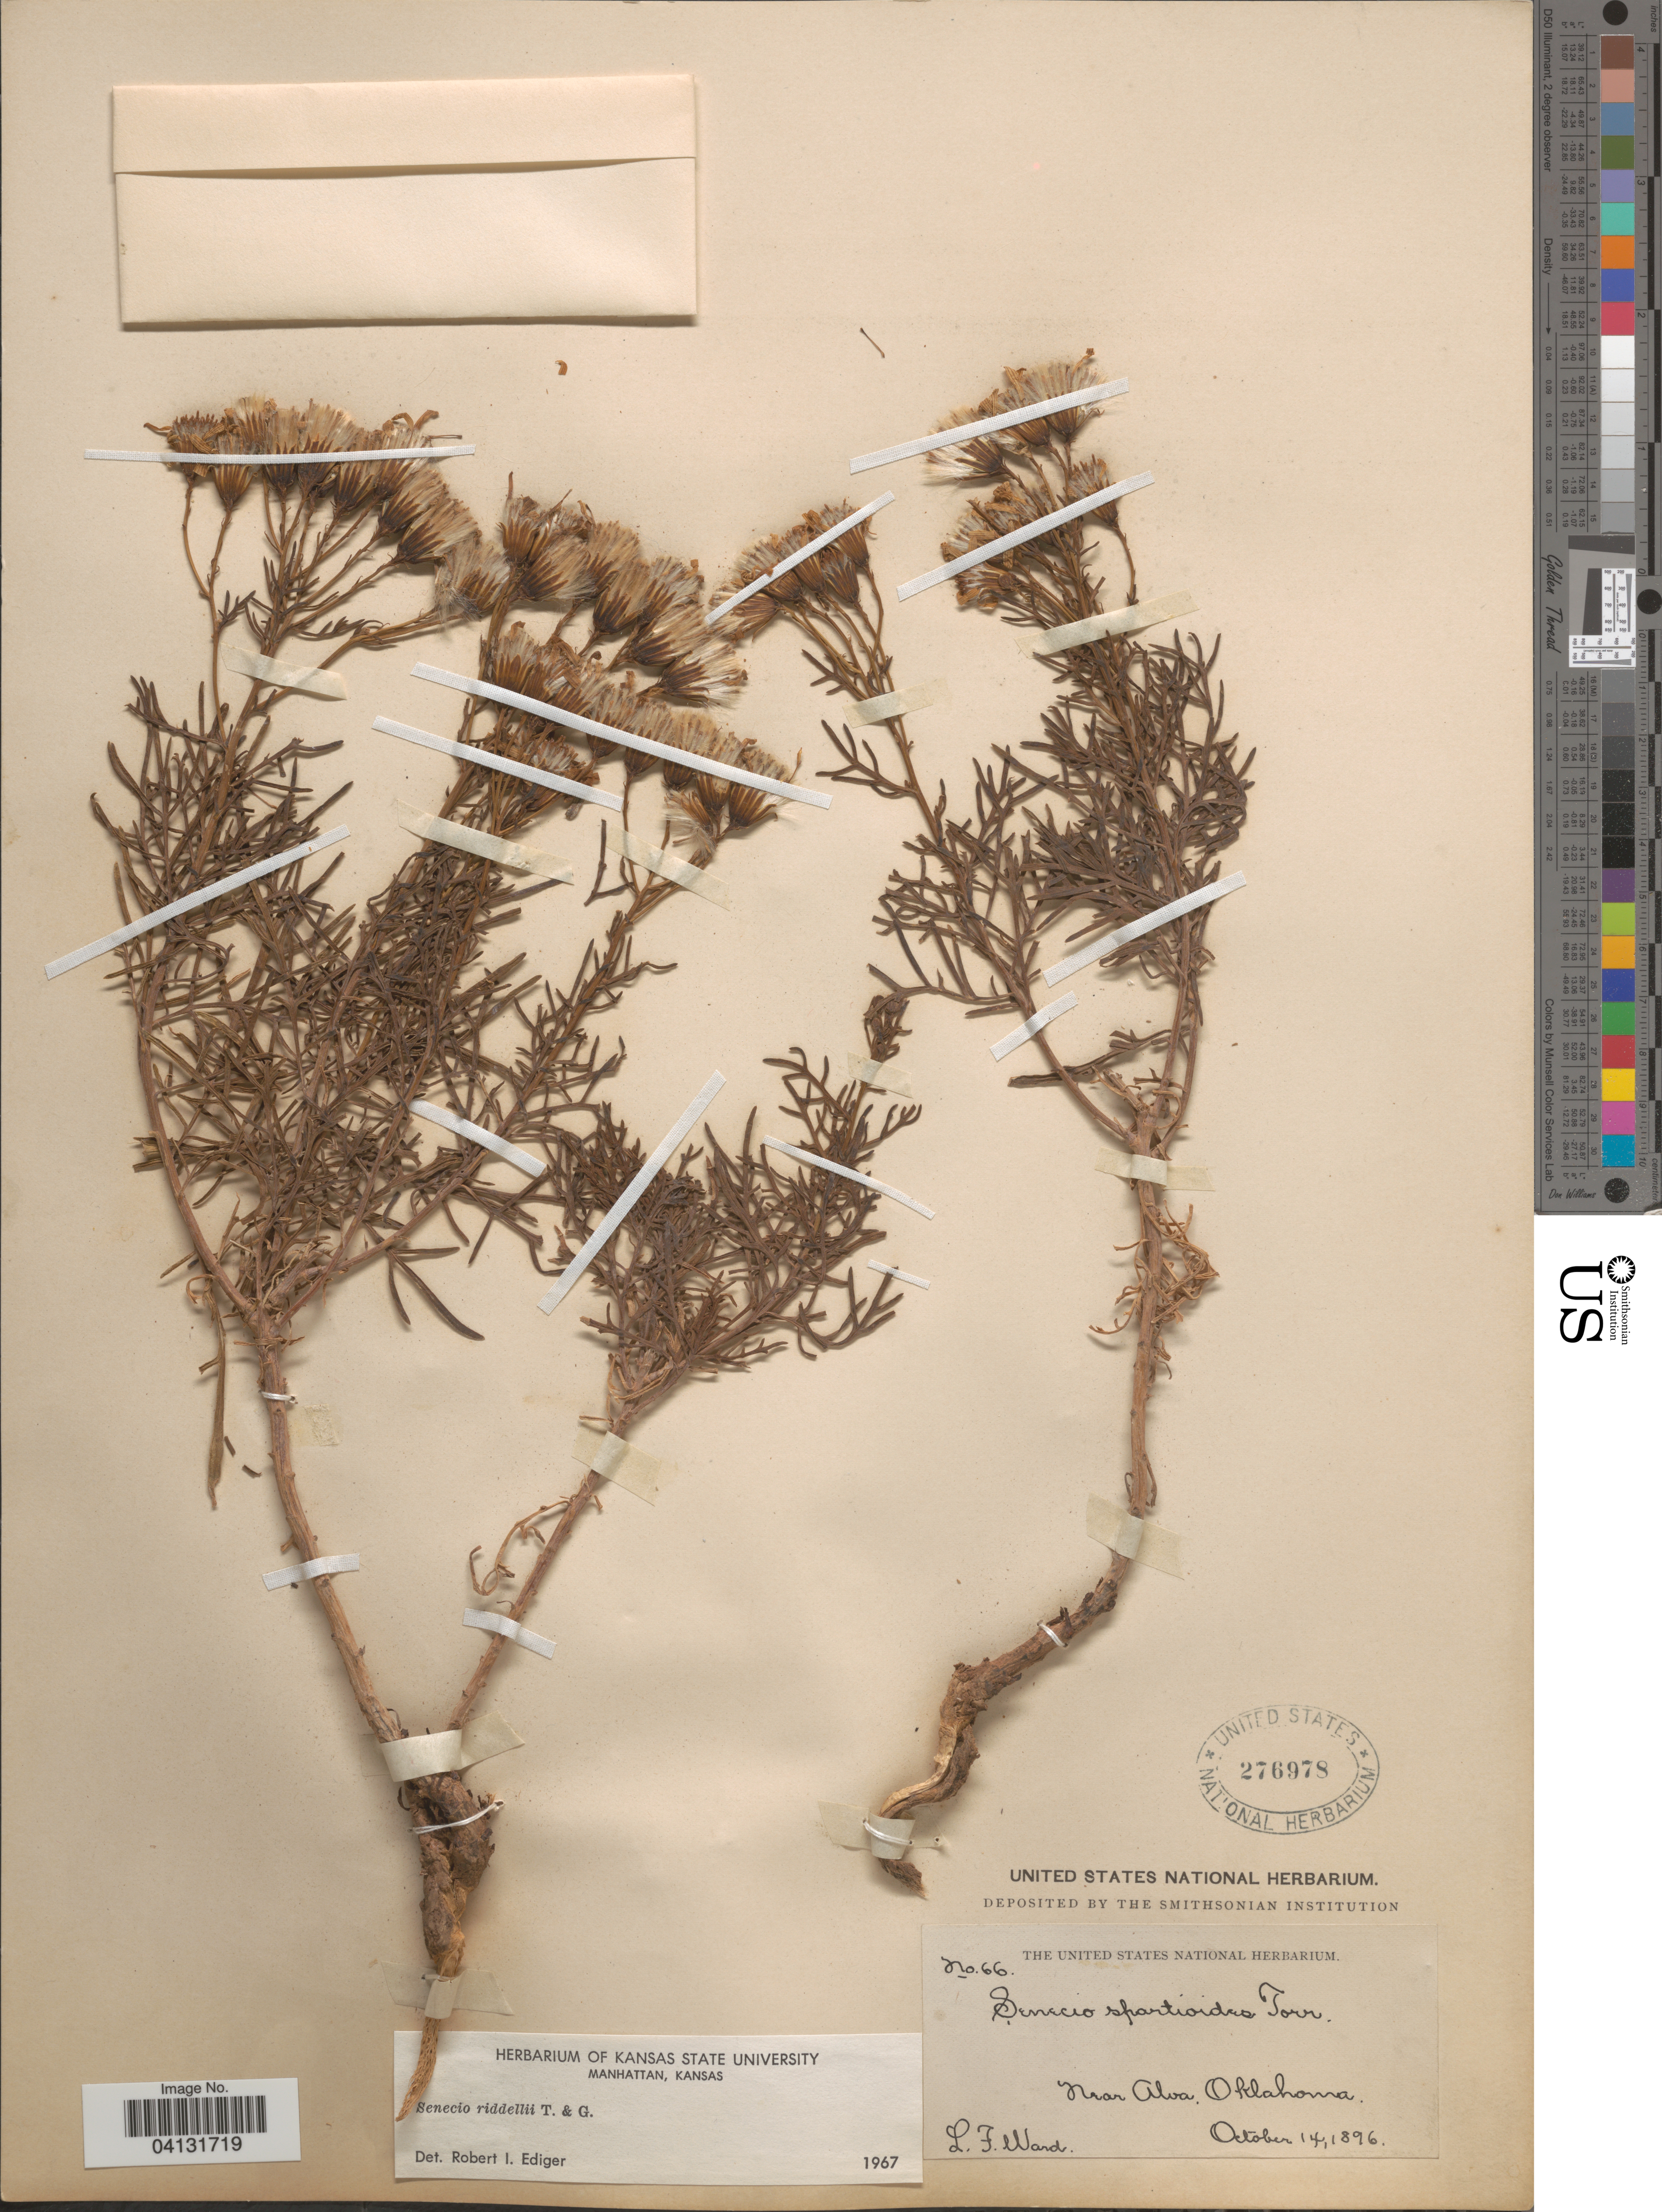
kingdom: Plantae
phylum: Tracheophyta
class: Magnoliopsida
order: Asterales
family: Asteraceae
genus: Senecio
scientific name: Senecio riddellii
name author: Torr. & A. Gray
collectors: L. Ward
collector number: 66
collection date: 1896-10-14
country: United States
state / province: Oklahoma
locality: Near Alva.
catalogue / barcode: US 276978